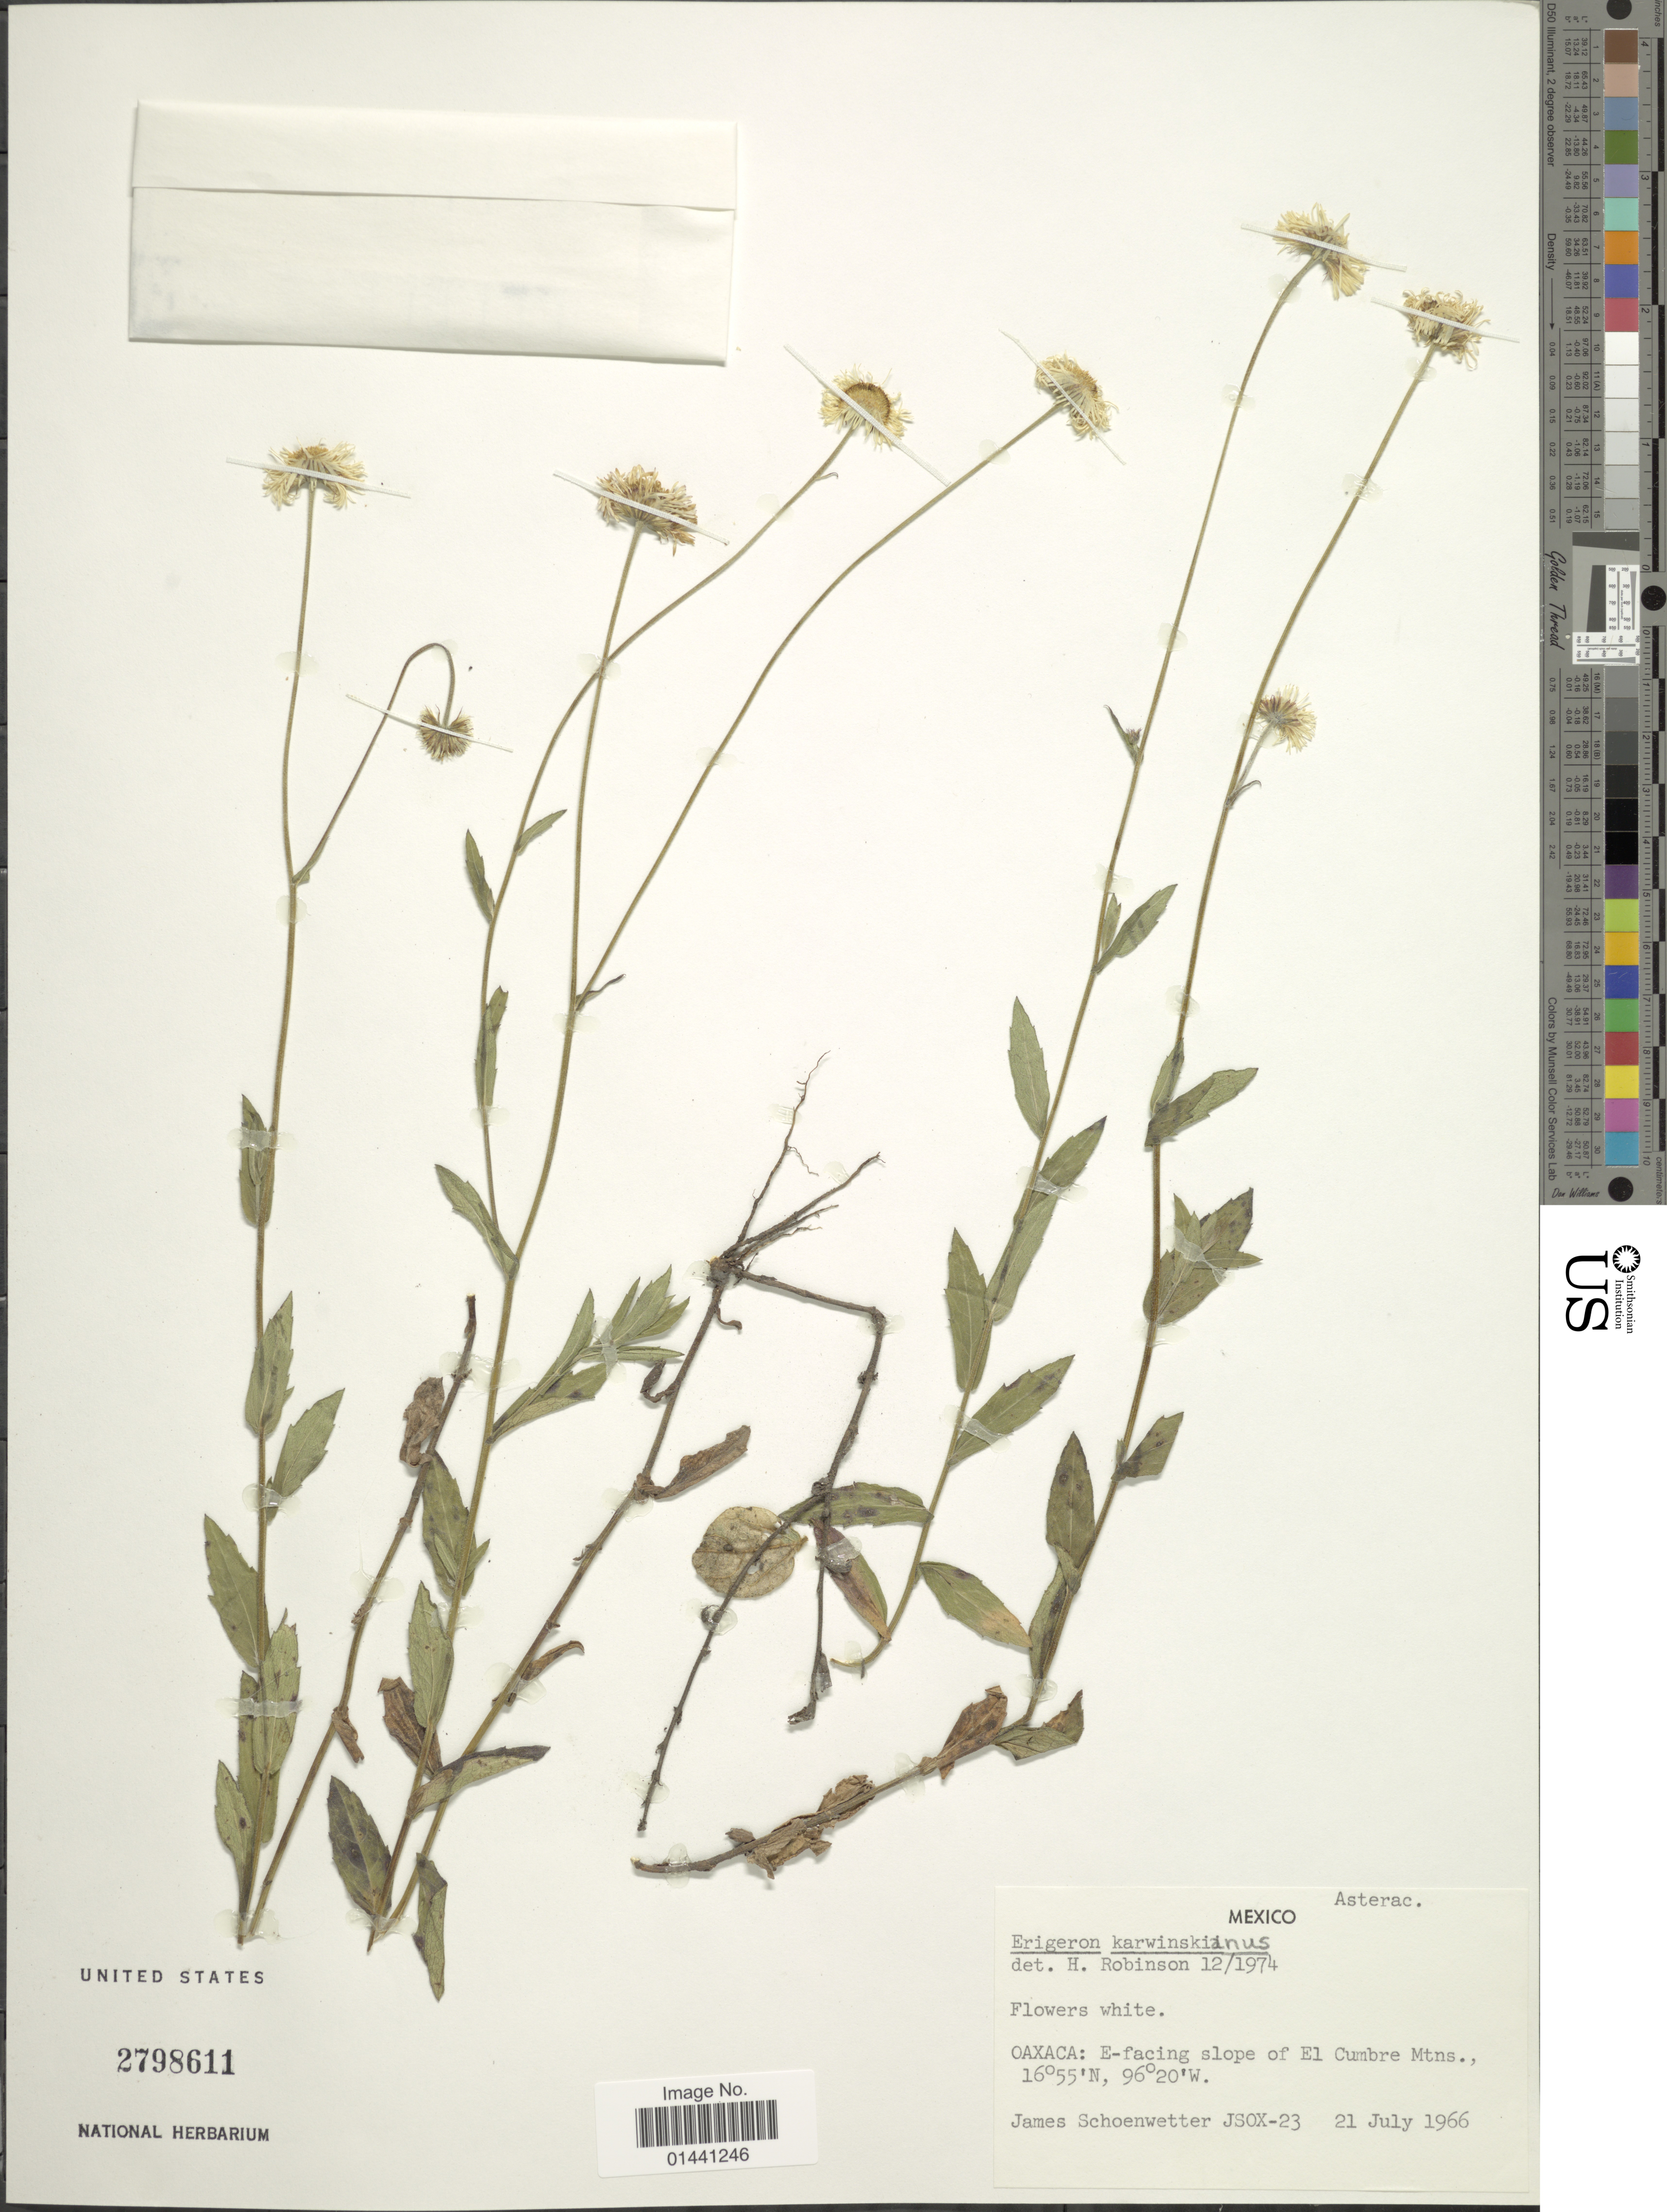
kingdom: Plantae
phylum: Tracheophyta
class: Magnoliopsida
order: Asterales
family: Asteraceae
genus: Erigeron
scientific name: Erigeron affinis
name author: V.M. Badillo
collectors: J. Schoenwetter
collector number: JSOX-23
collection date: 1966-07-21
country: Mexico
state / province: Oaxaca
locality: E-facing slope of El Cumbre Mtns.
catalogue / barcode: US 2798611